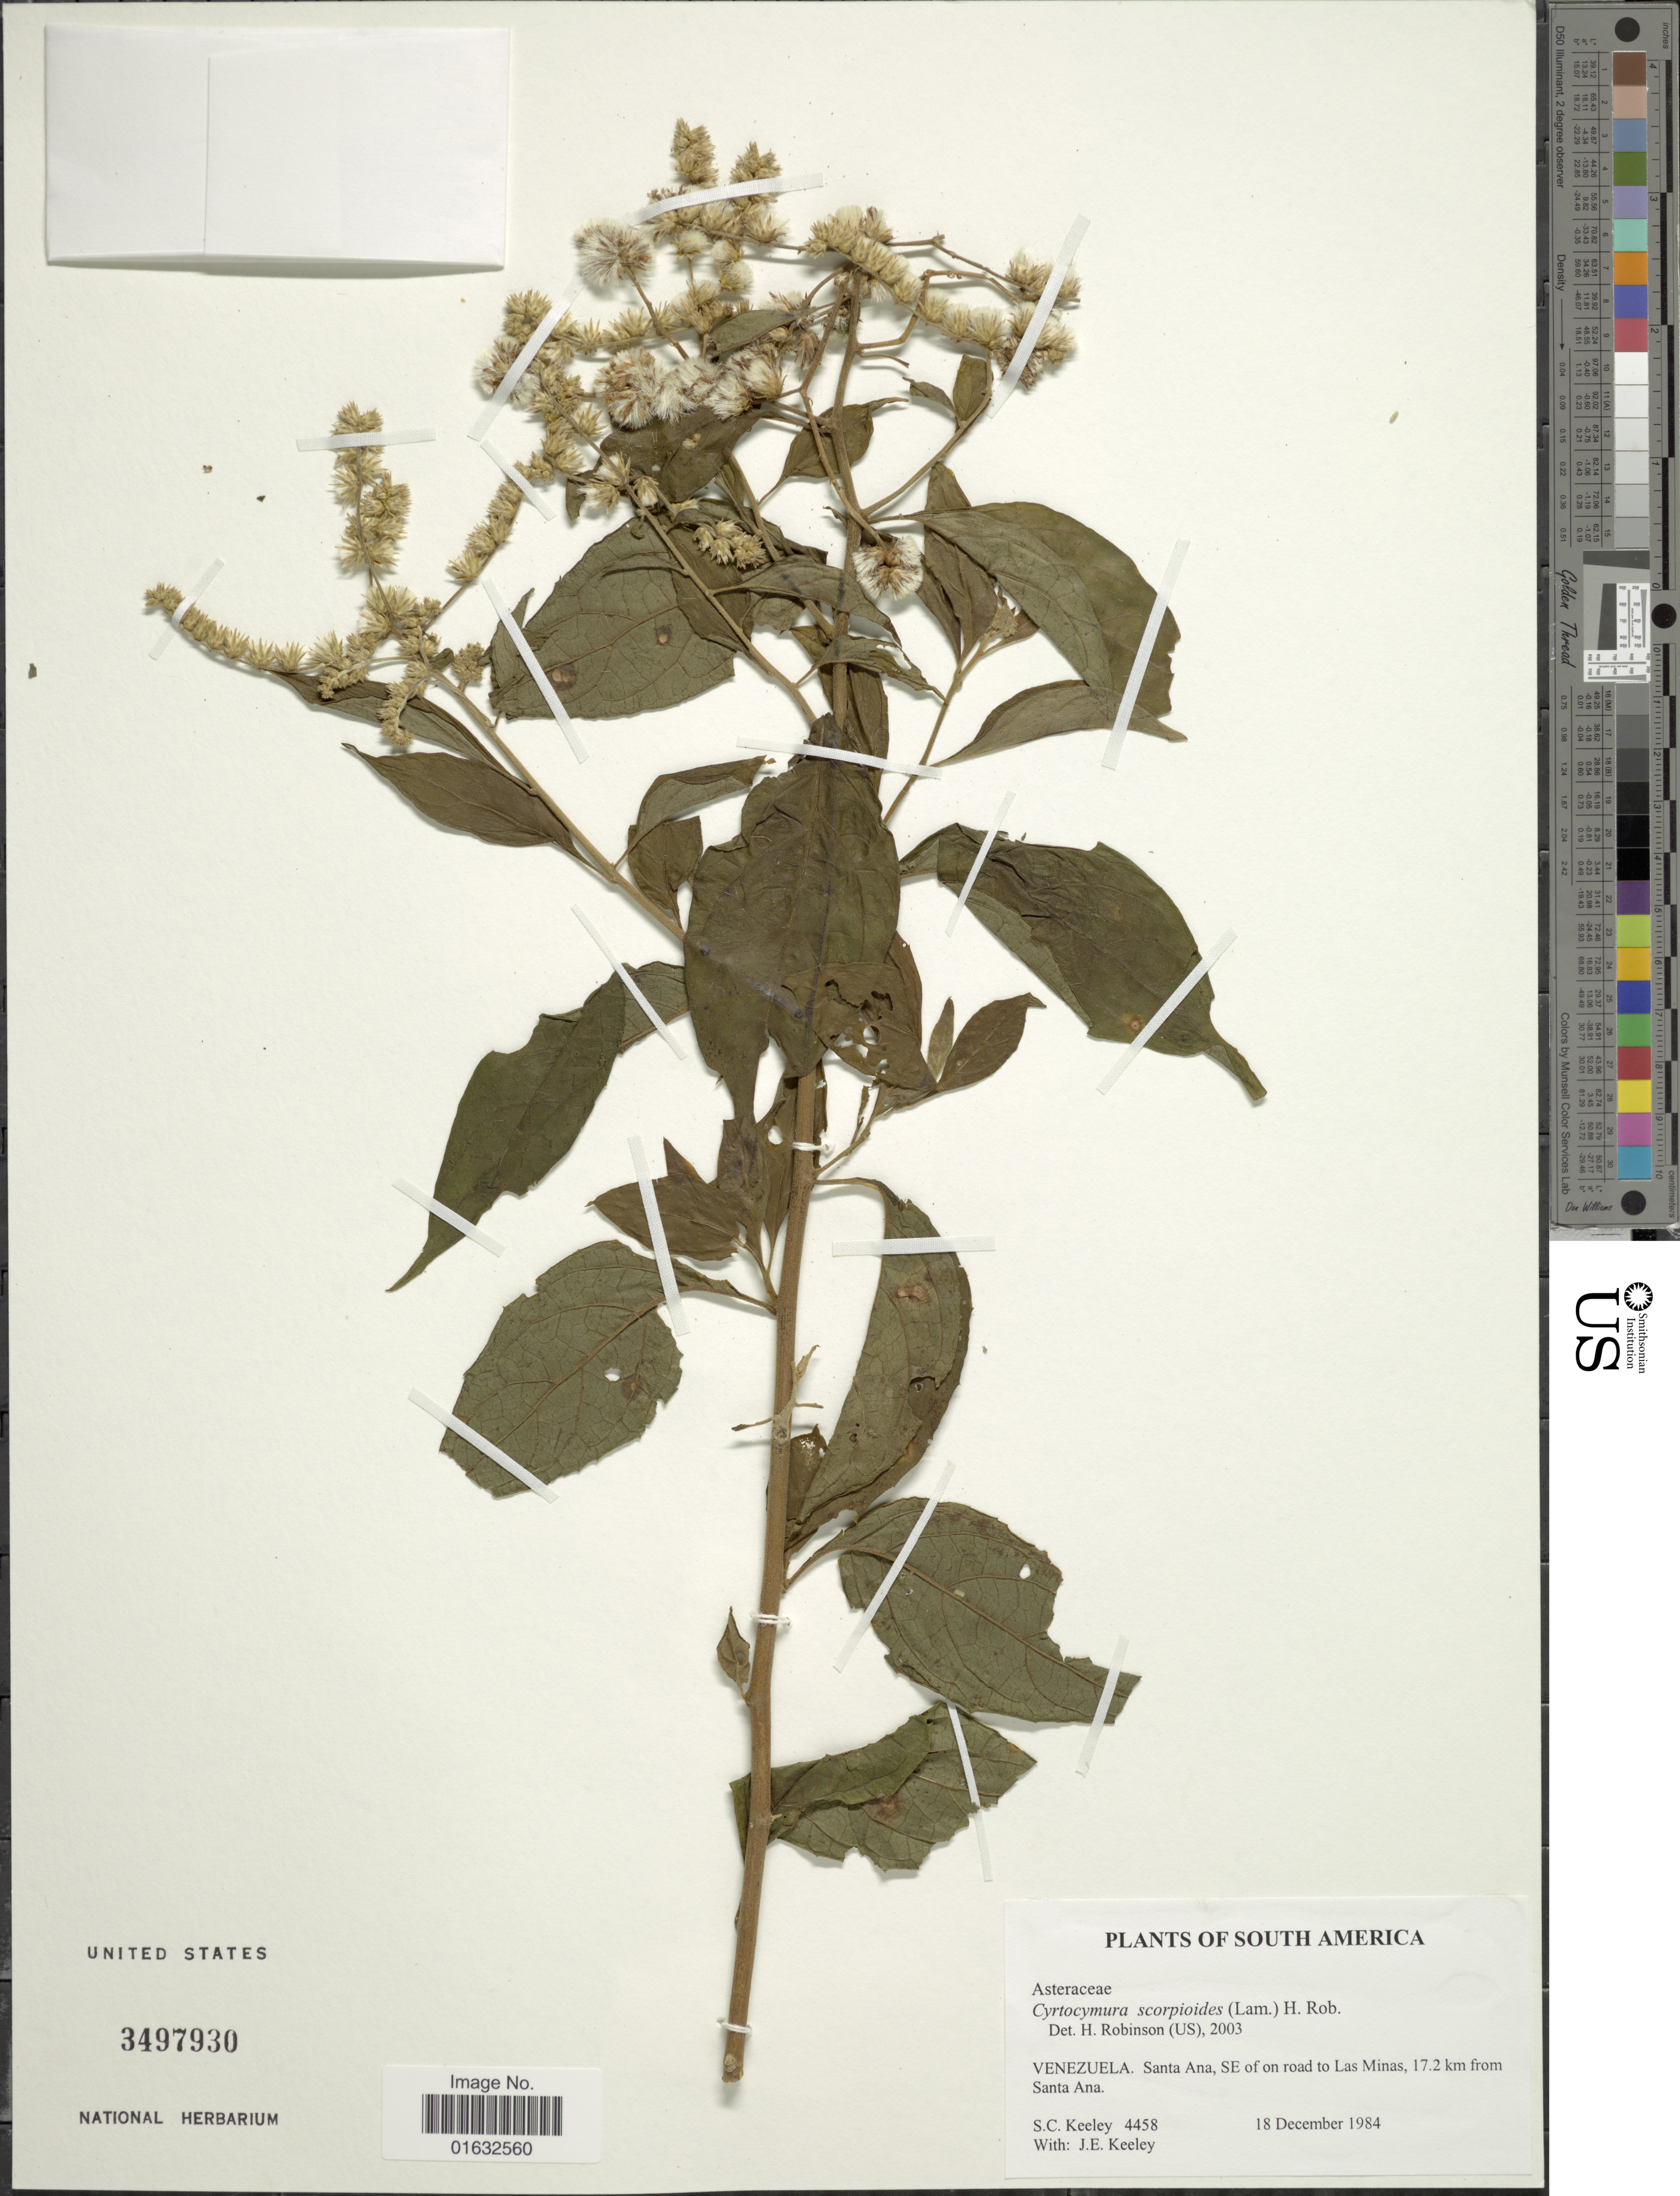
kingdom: Plantae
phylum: Tracheophyta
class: Magnoliopsida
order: Asterales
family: Asteraceae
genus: Cyrtocymura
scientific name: Cyrtocymura scorpioides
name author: (Lam.) H. Rob.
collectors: S. C. Keeley & J. E. Keeley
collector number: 4458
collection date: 1984-12-18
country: Venezuela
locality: Santa Ana, SE of on road to Las Minas, 17.2 km from Santa Ana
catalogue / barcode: US 3497930